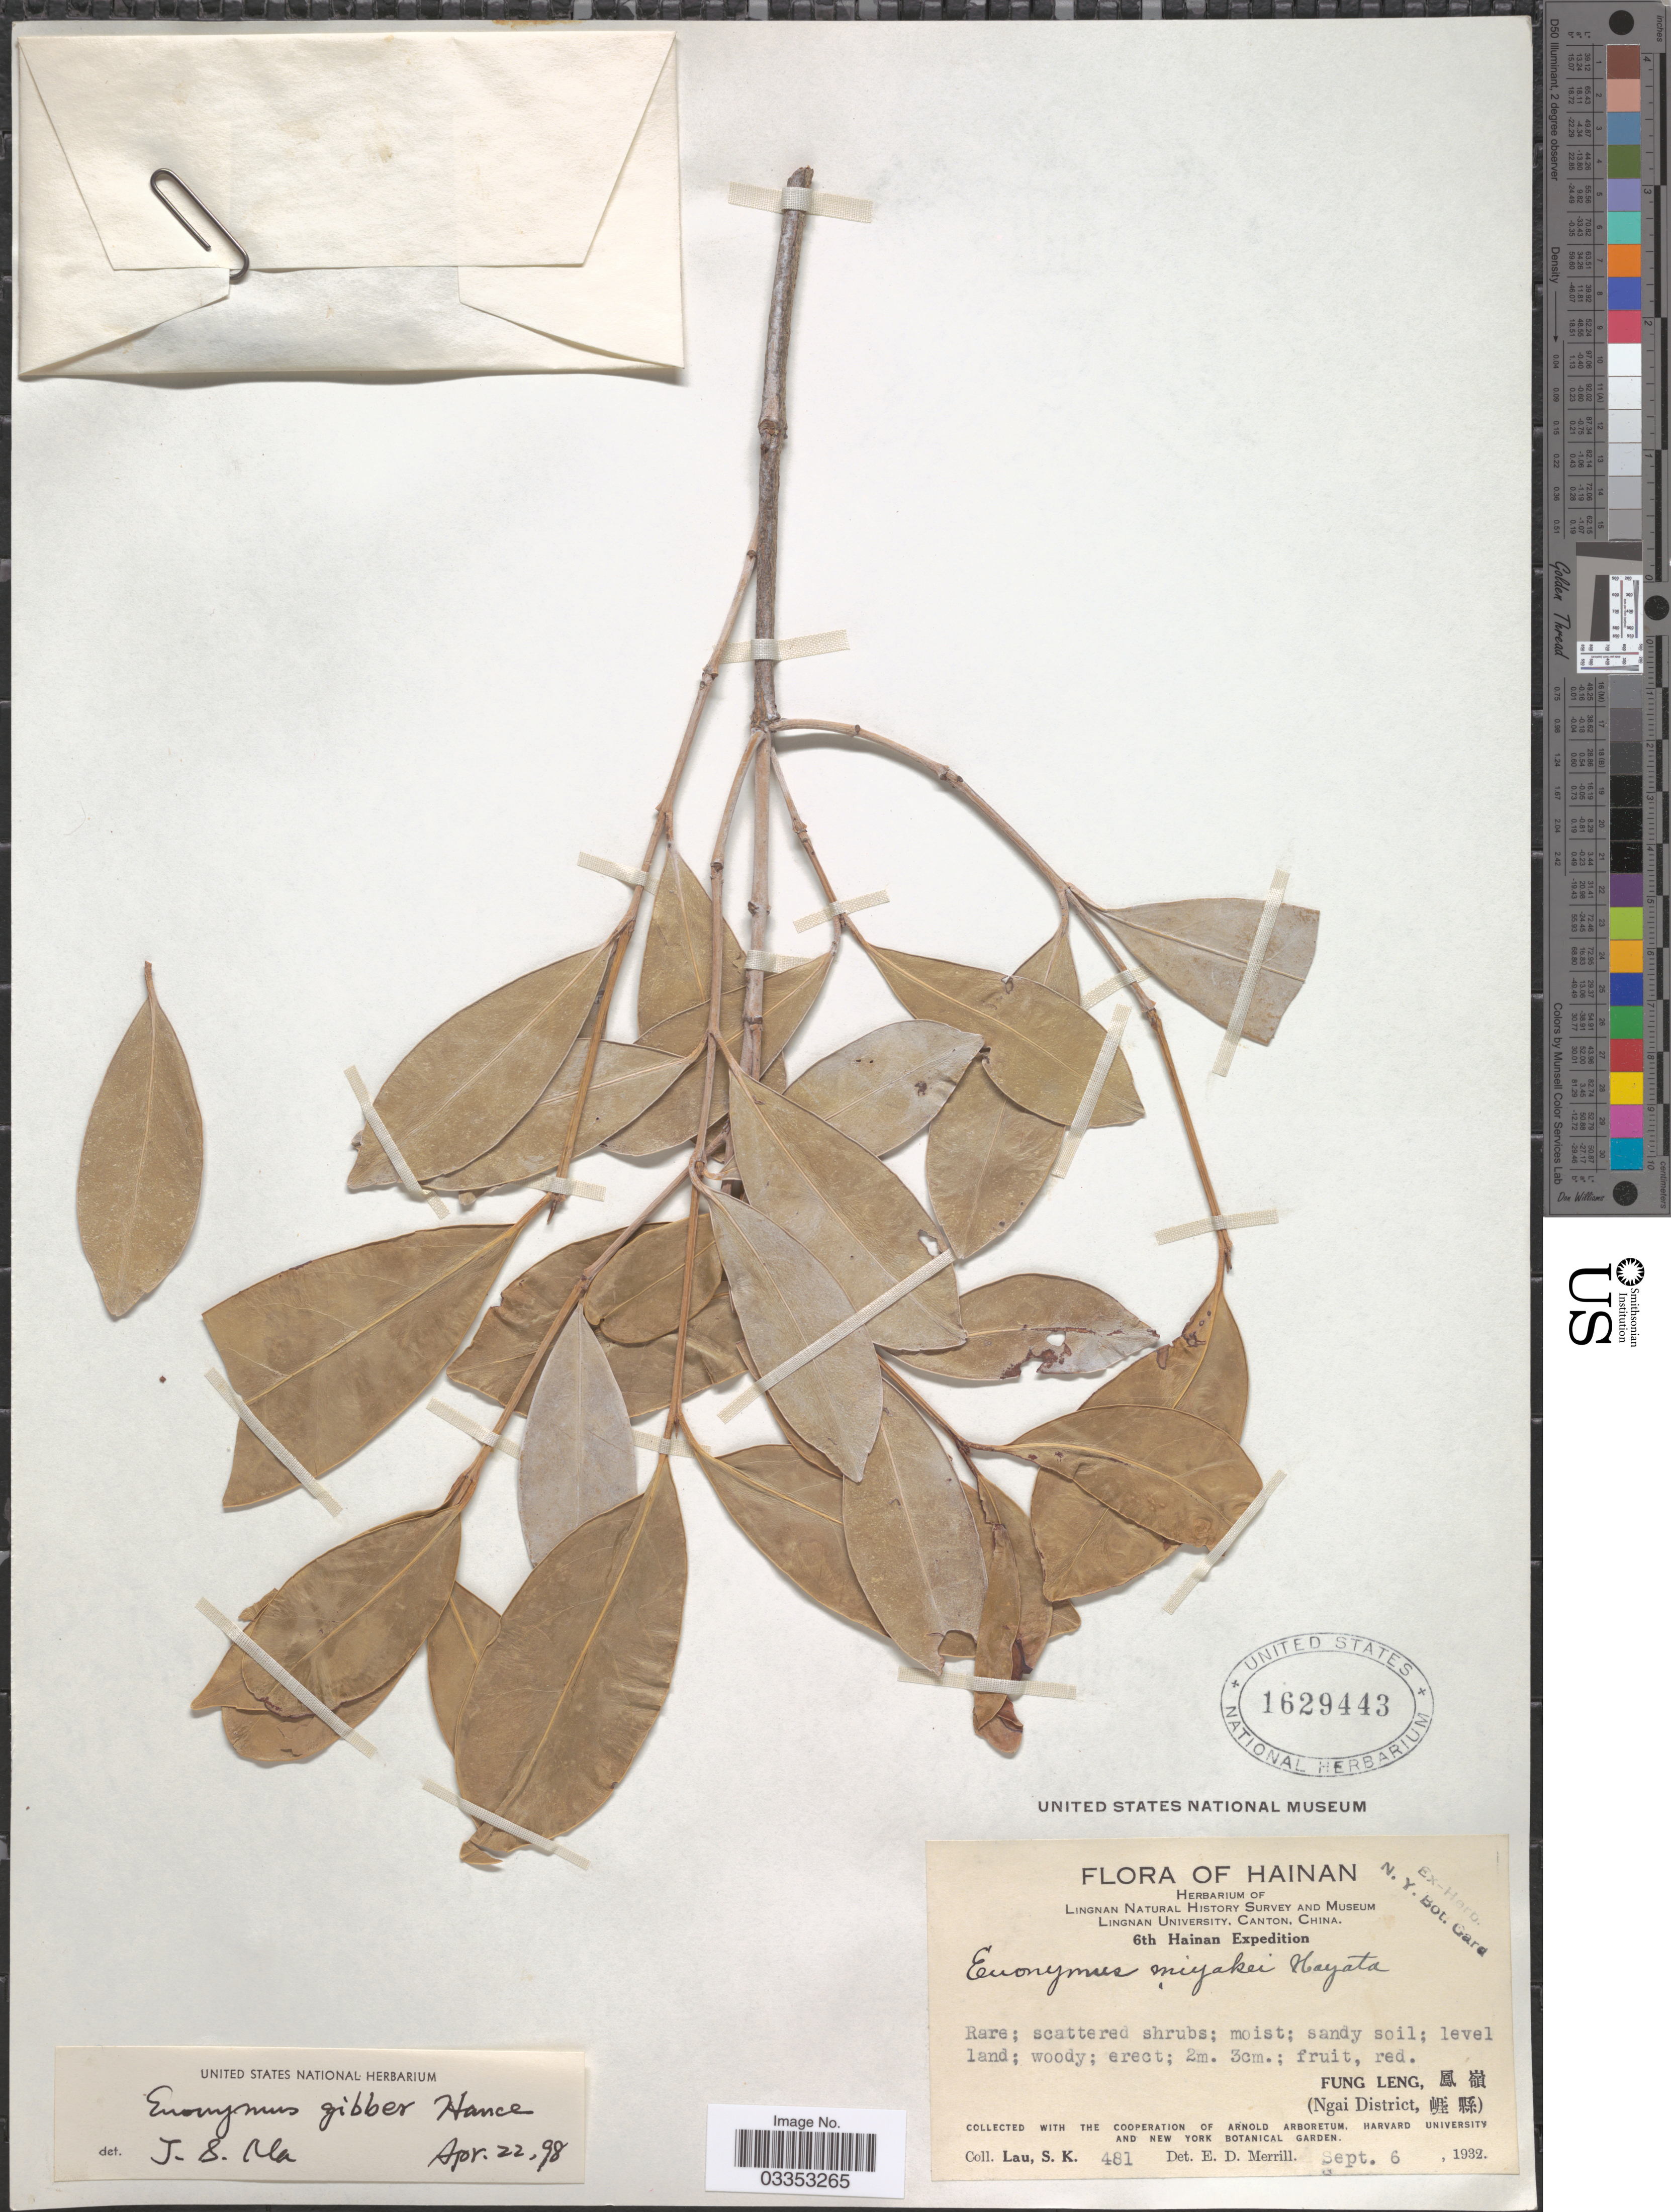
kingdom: Plantae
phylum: Tracheophyta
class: Magnoliopsida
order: Celastrales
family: Celastraceae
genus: Euonymus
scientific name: Euonymus glaber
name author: Roxb.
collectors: S. K. Lau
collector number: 481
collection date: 1932-09-06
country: China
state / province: Hainan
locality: Fung Leng. (Ngai District).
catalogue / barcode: US 1629443